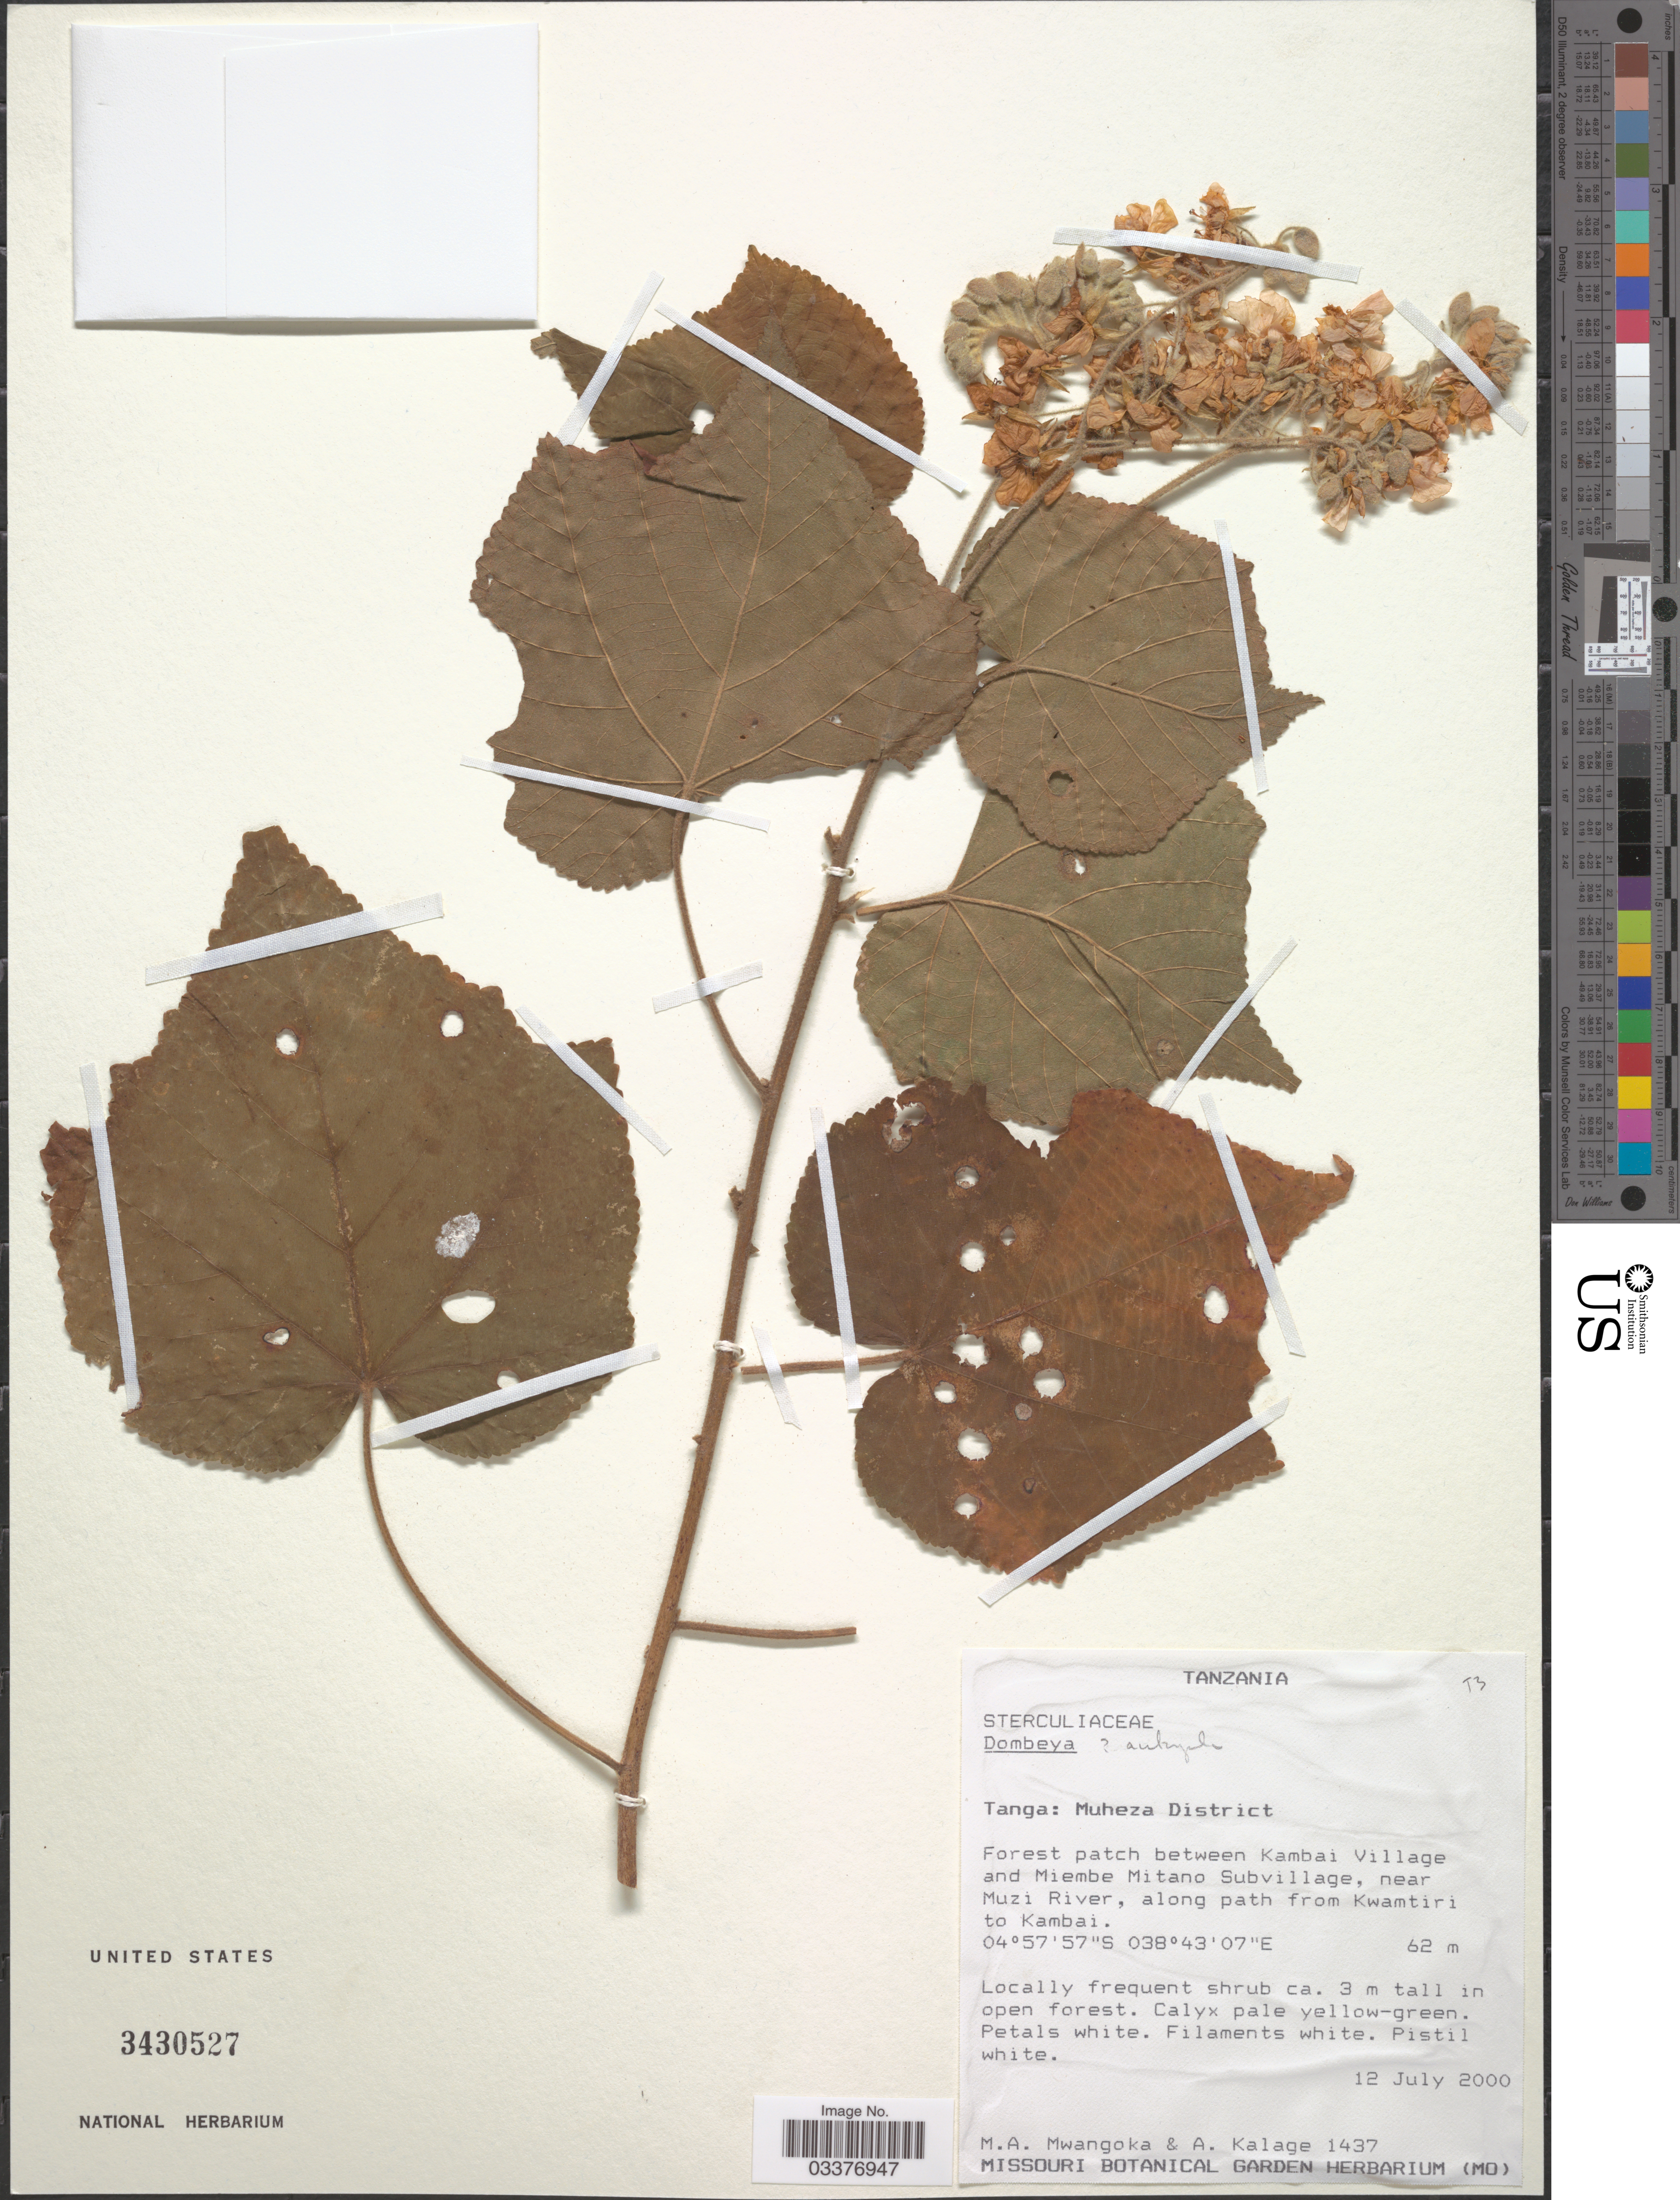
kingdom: Plantae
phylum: Tracheophyta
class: Magnoliopsida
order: Malvales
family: Malvaceae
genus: Dombeya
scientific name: Dombeya cincinnata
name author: K. Schum.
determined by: Jourdain-Fievet, L.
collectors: M. A. Mwangoka & A. Kalage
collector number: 1437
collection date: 2000-07-12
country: Tanzania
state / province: Tanga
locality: Muheza District. Forest patch between Kambai Village and Miembe Mitano Subvillage, near Muzi River, along path from Kwamtiri to Kambai.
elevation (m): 62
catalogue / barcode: US 3430527